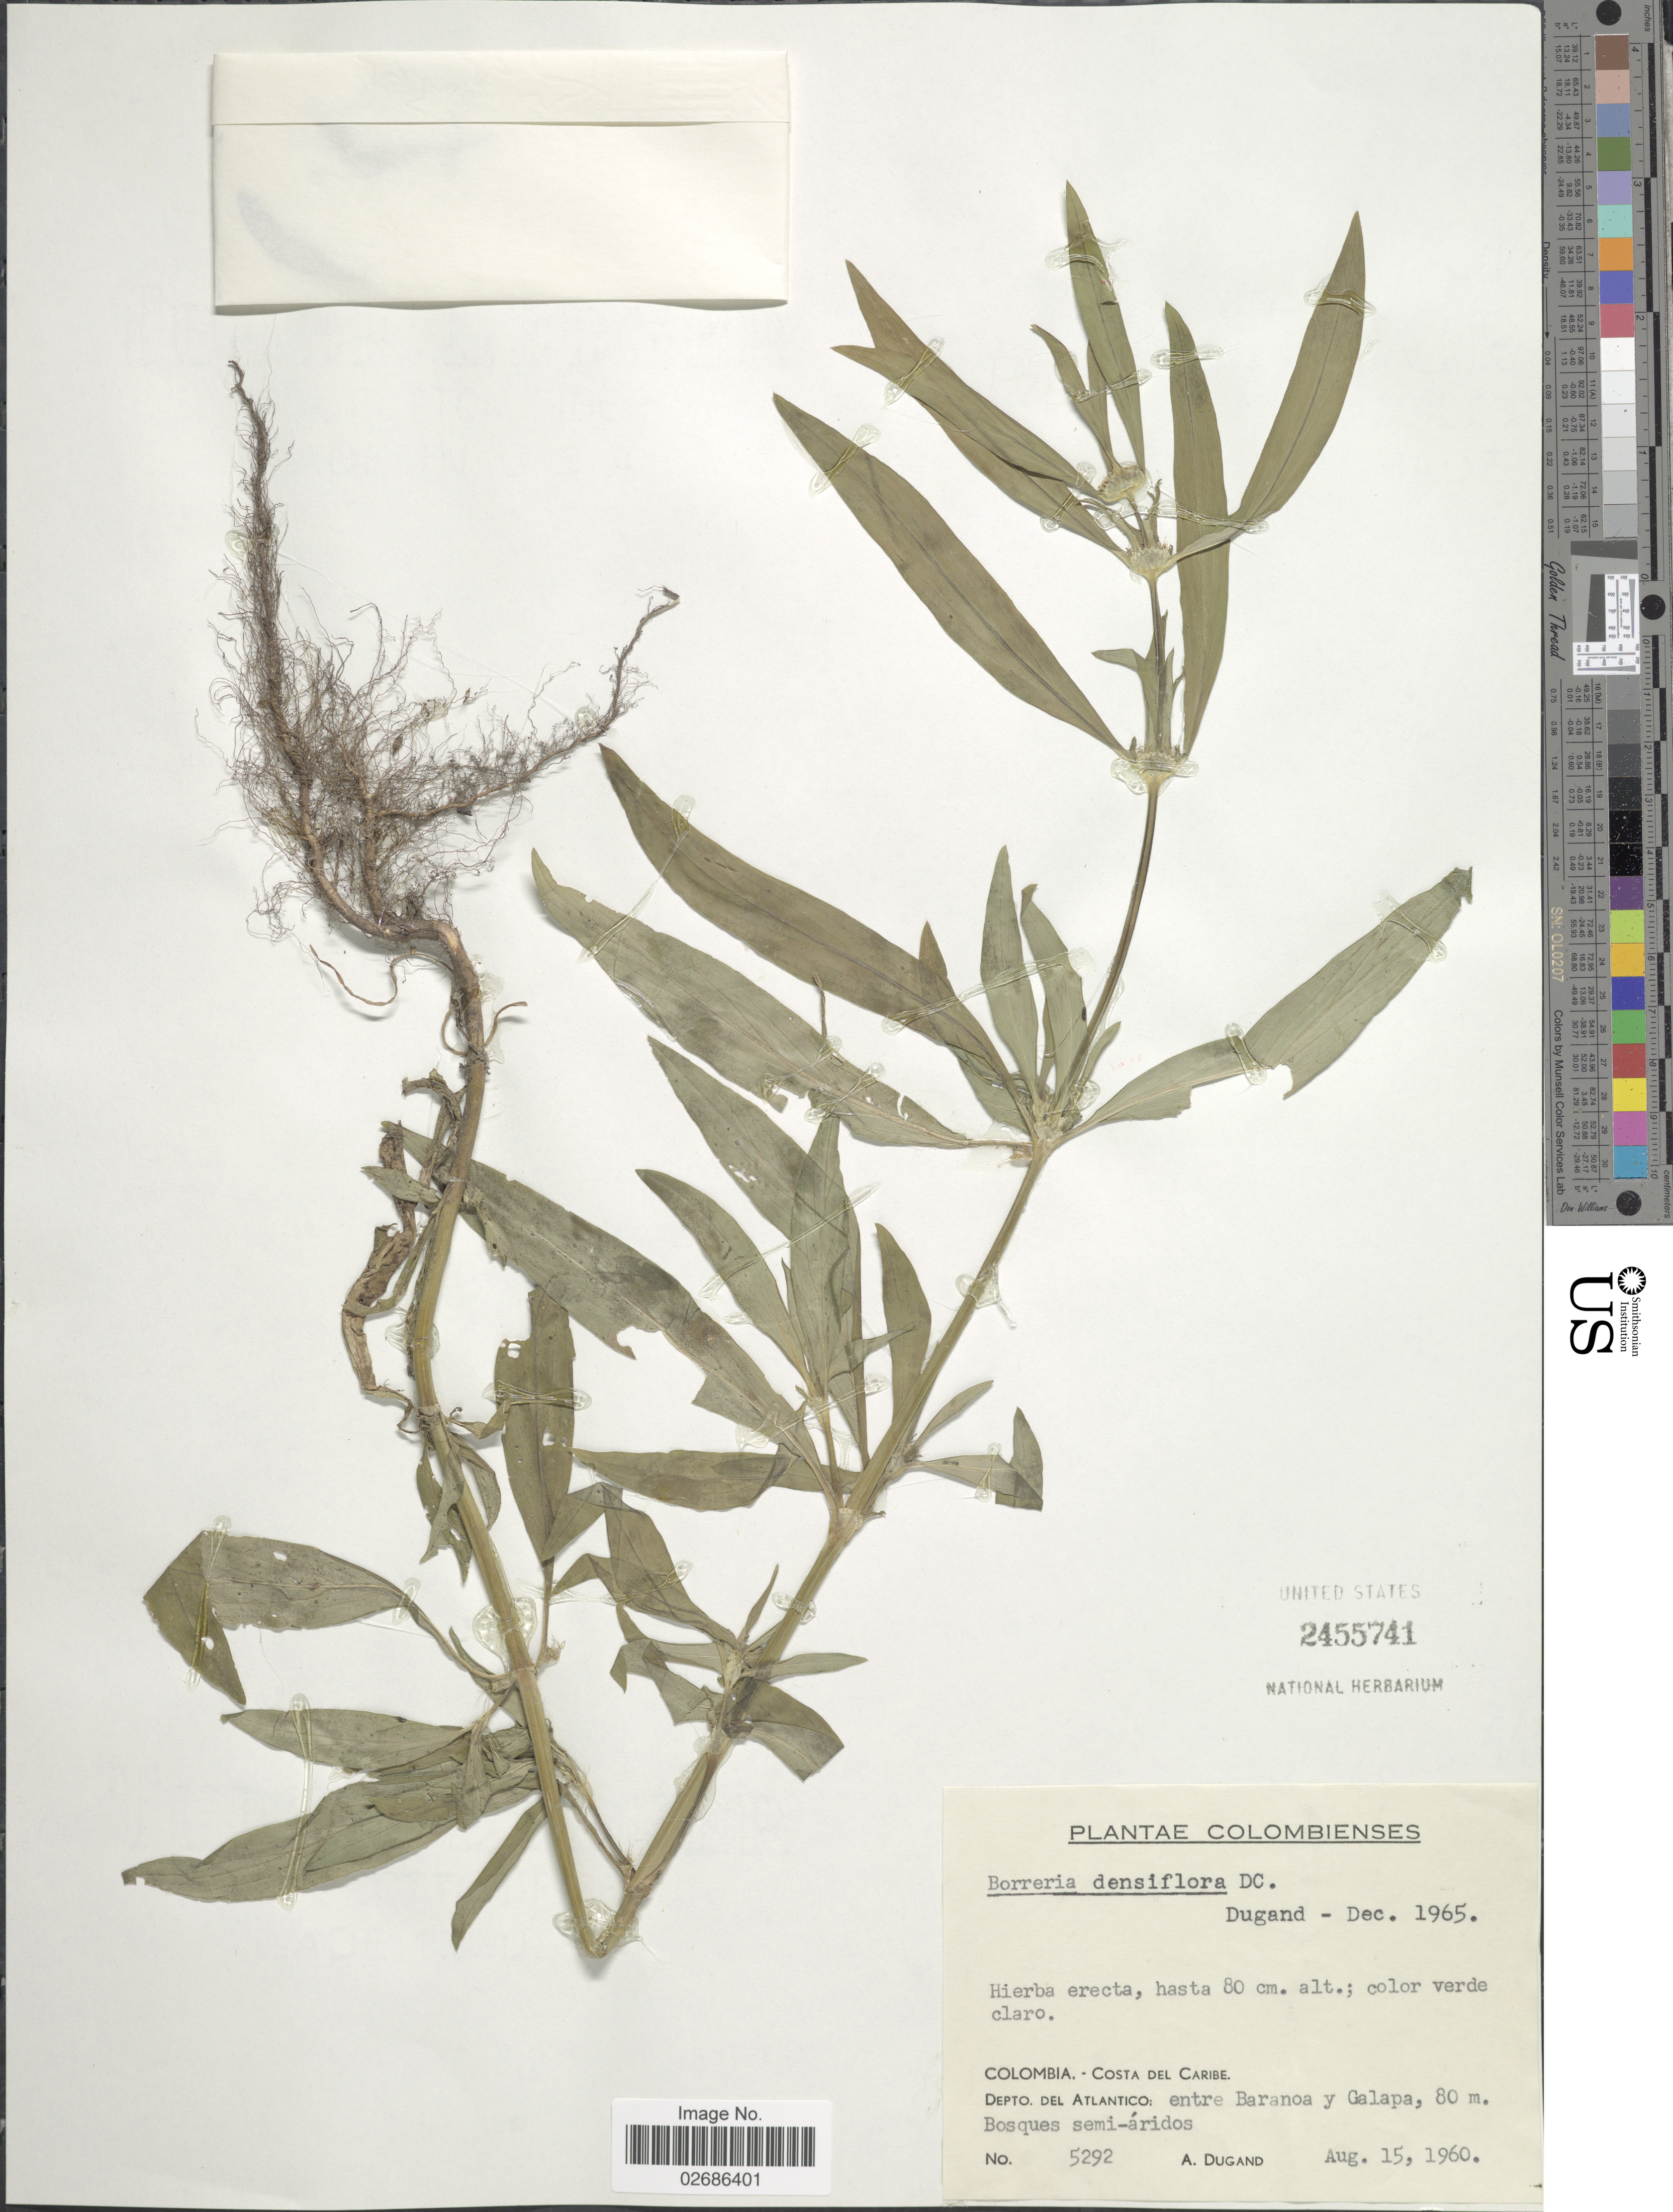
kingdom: Plantae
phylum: Tracheophyta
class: Magnoliopsida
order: Gentianales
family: Rubiaceae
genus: Borreria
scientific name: Borreria densiflora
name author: DC.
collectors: A. Dugand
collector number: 5292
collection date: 1960-08-15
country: Colombia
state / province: Atlántico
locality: Colombia, Costa del Caribe, Depto. del Atlantico: entre Baranoa y Galapa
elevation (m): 80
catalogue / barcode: US 2455741